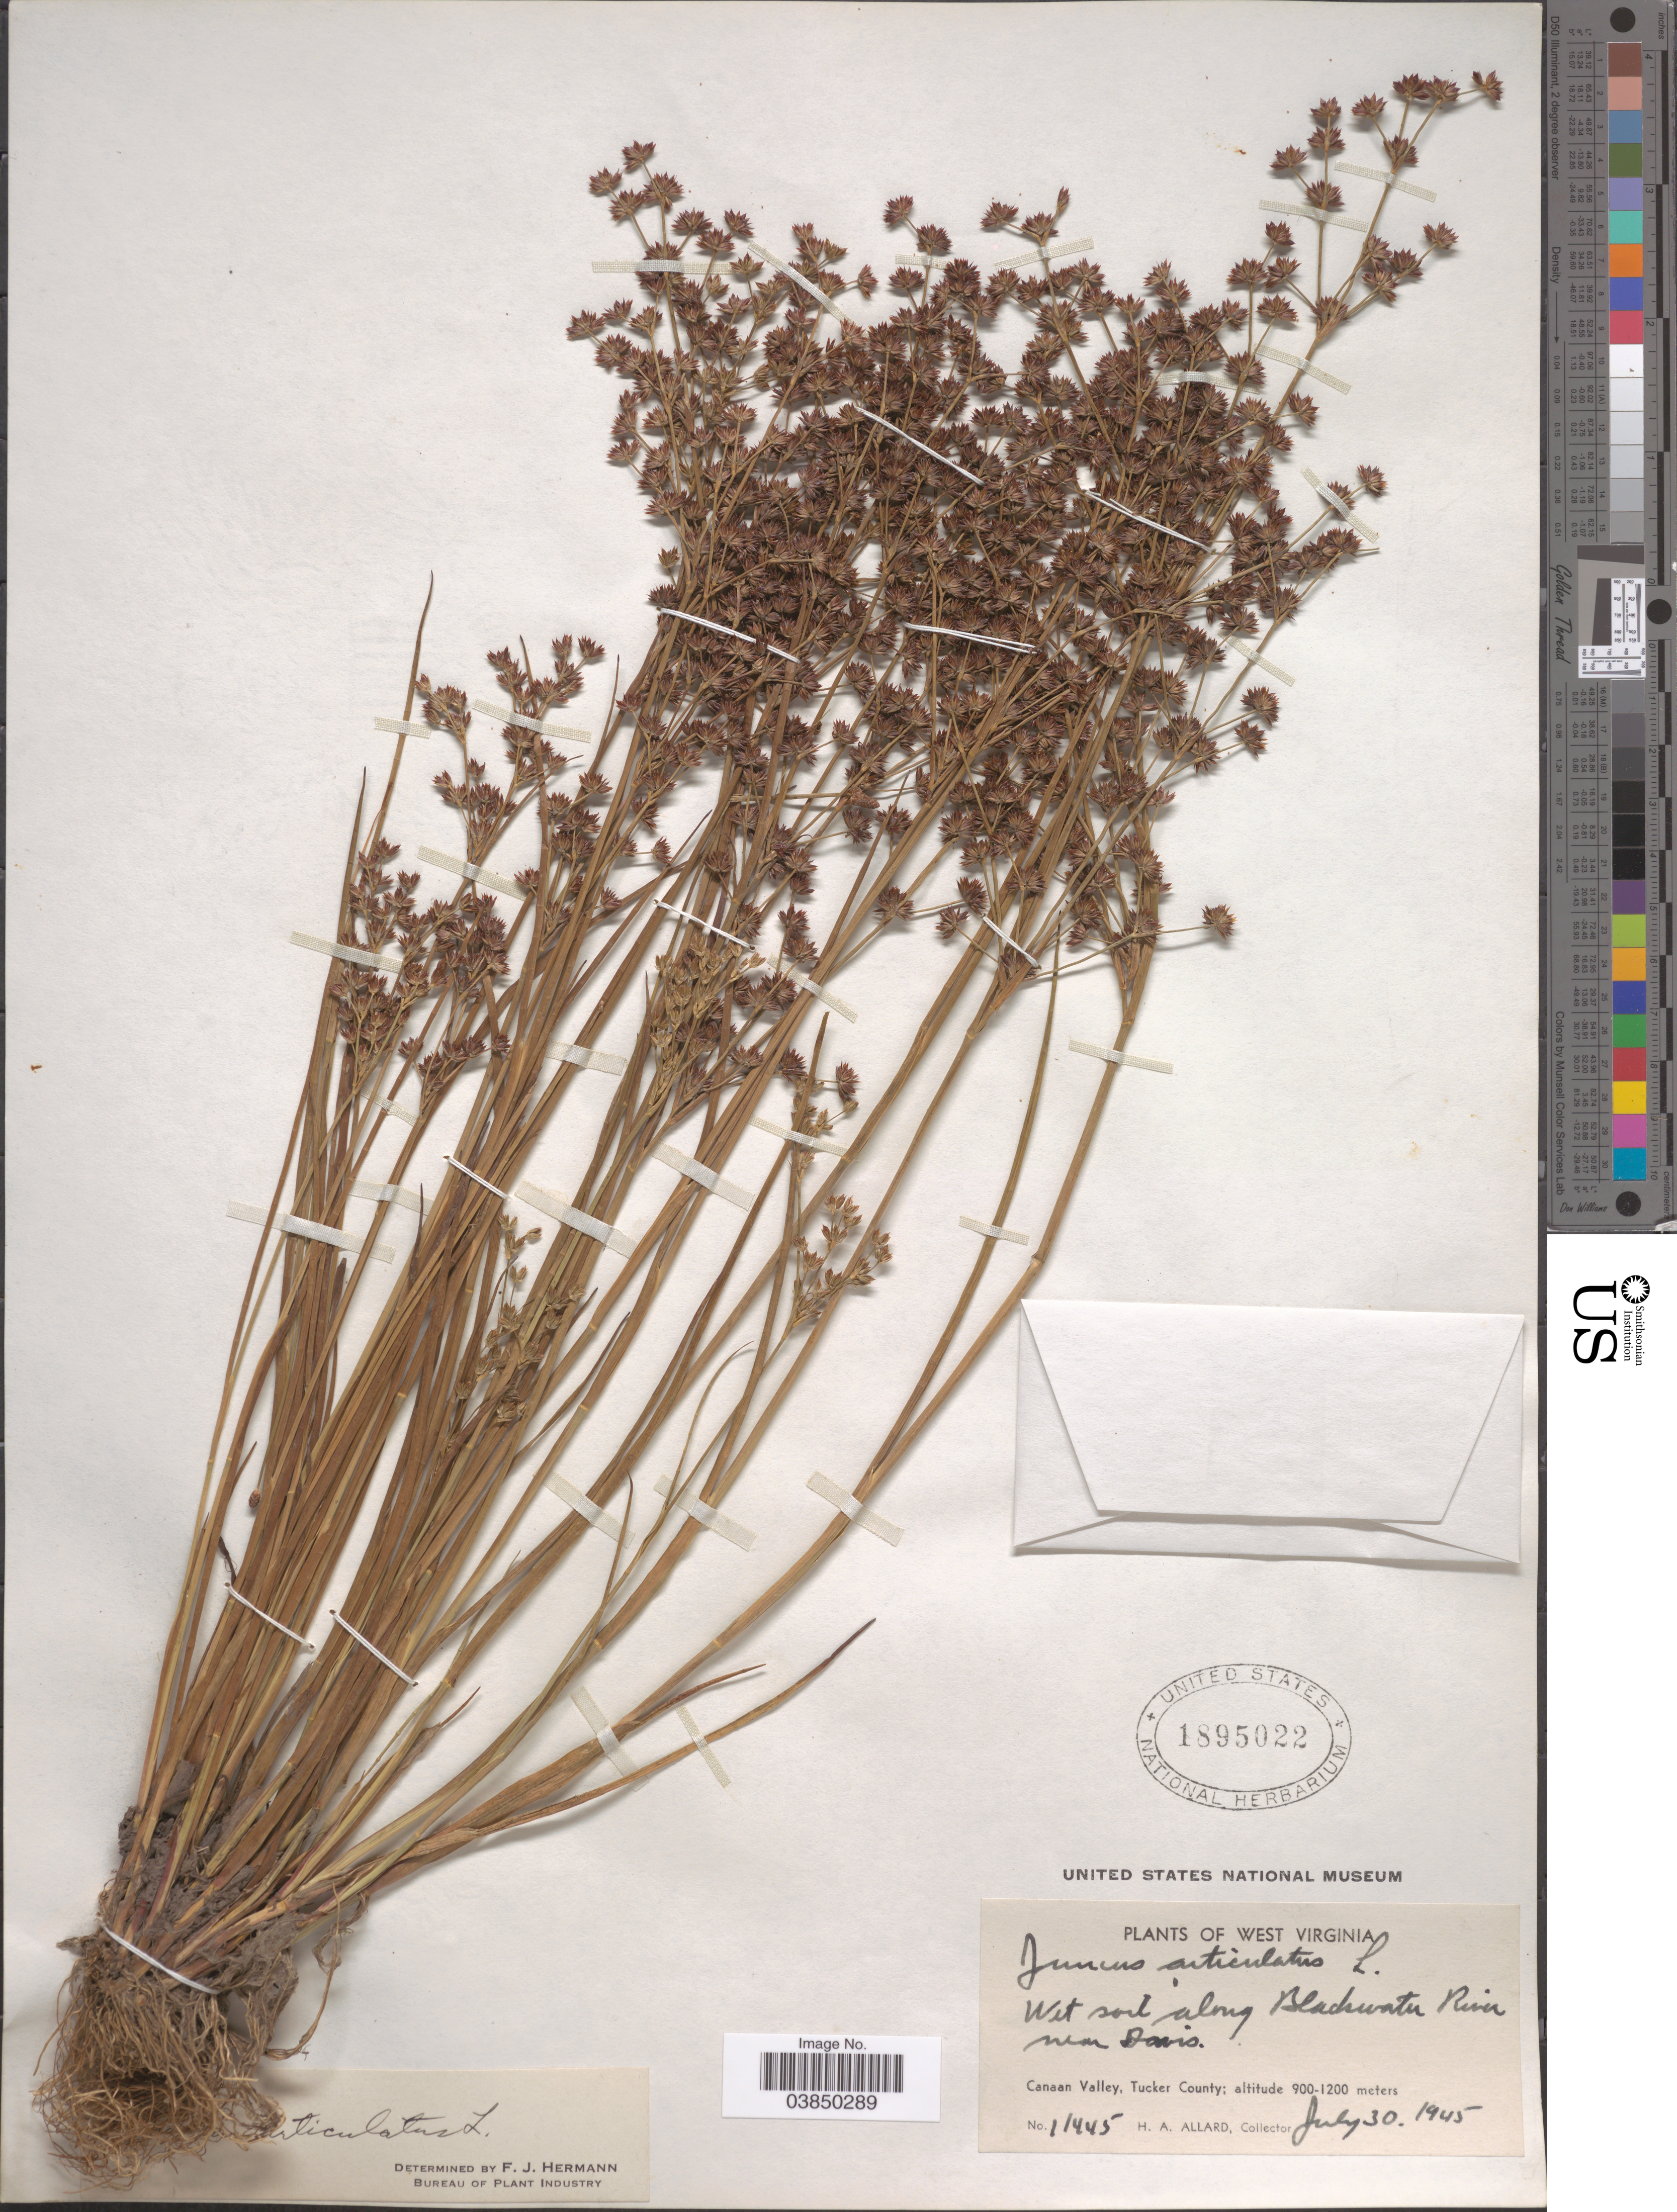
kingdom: Plantae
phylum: Tracheophyta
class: Liliopsida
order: Poales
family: Juncaceae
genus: Juncus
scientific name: Juncus articulatus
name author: L.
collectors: H. A. Allard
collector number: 11445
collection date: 1945-07-30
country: United States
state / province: West Virginia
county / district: Tucker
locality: Along Blackwater River near Davis. Canaan Valley, Tucker County.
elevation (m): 900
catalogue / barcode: US 1895022